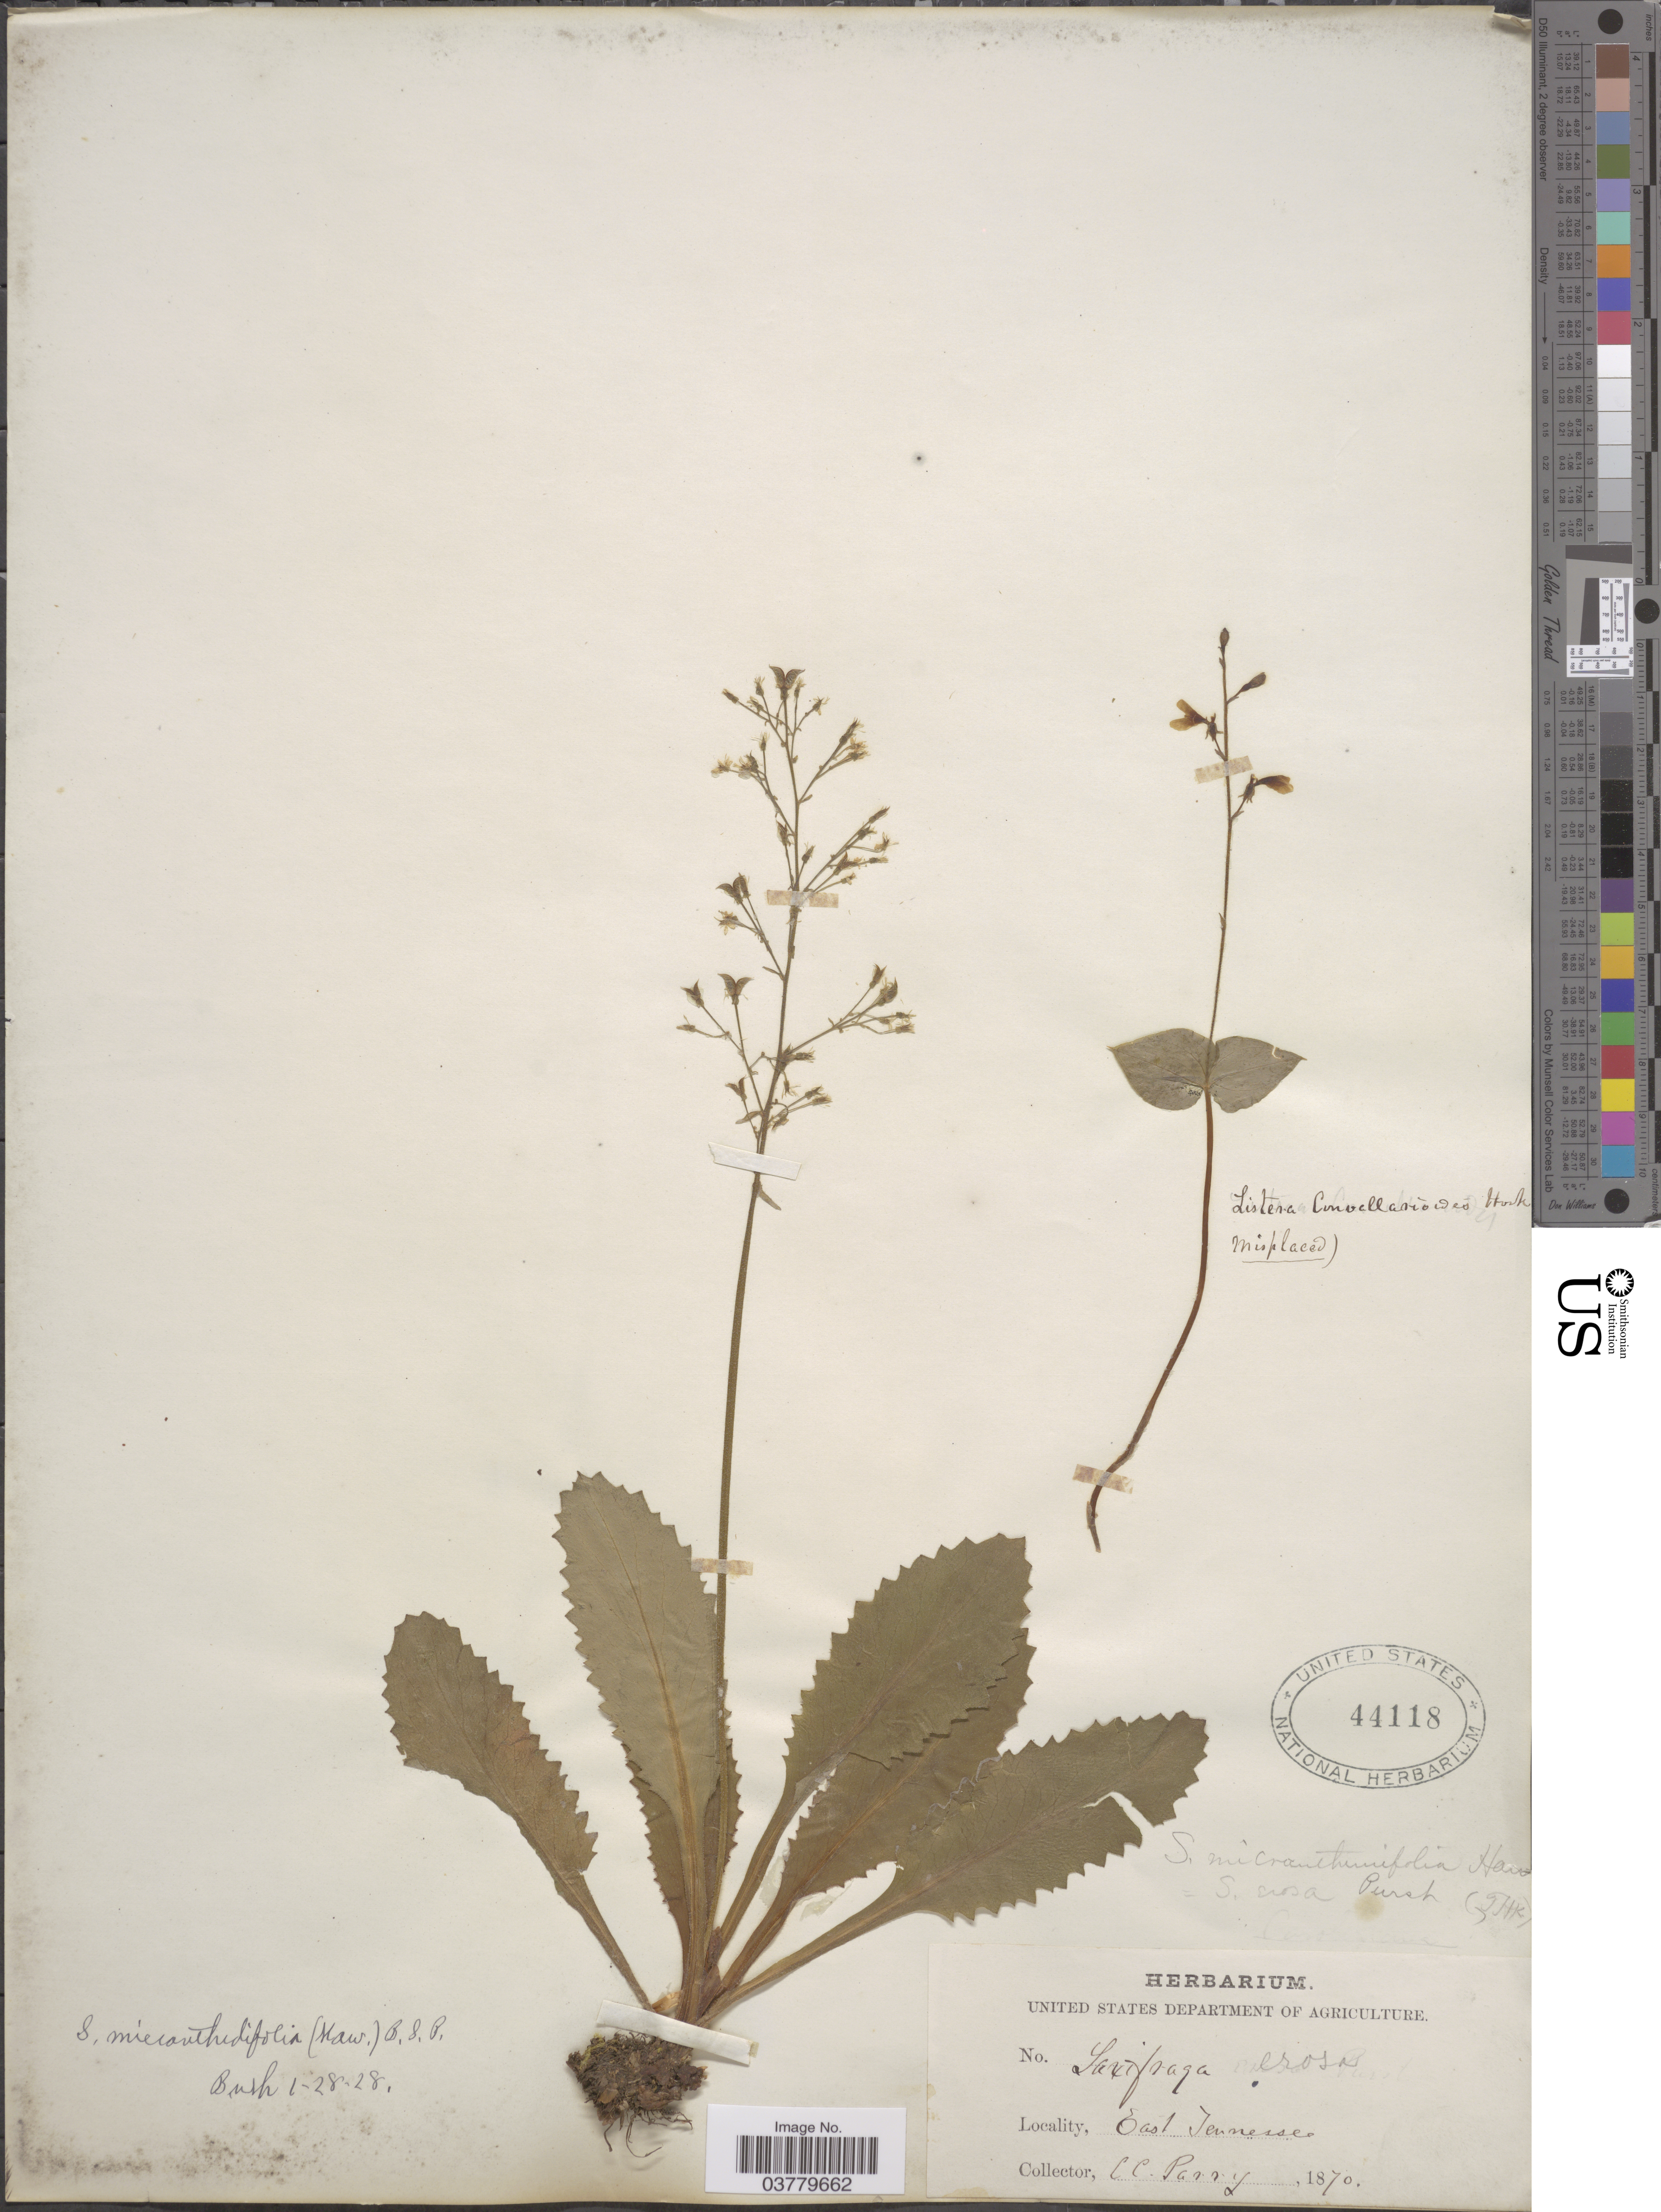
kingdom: Plantae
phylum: Tracheophyta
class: Magnoliopsida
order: Saxifragales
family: Saxifragaceae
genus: Micranthes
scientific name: Micranthes micranthidifolia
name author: (Haw.) Small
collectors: C. C. Parry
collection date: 1870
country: United States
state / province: Tennessee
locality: East Tennessee.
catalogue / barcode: US 44118